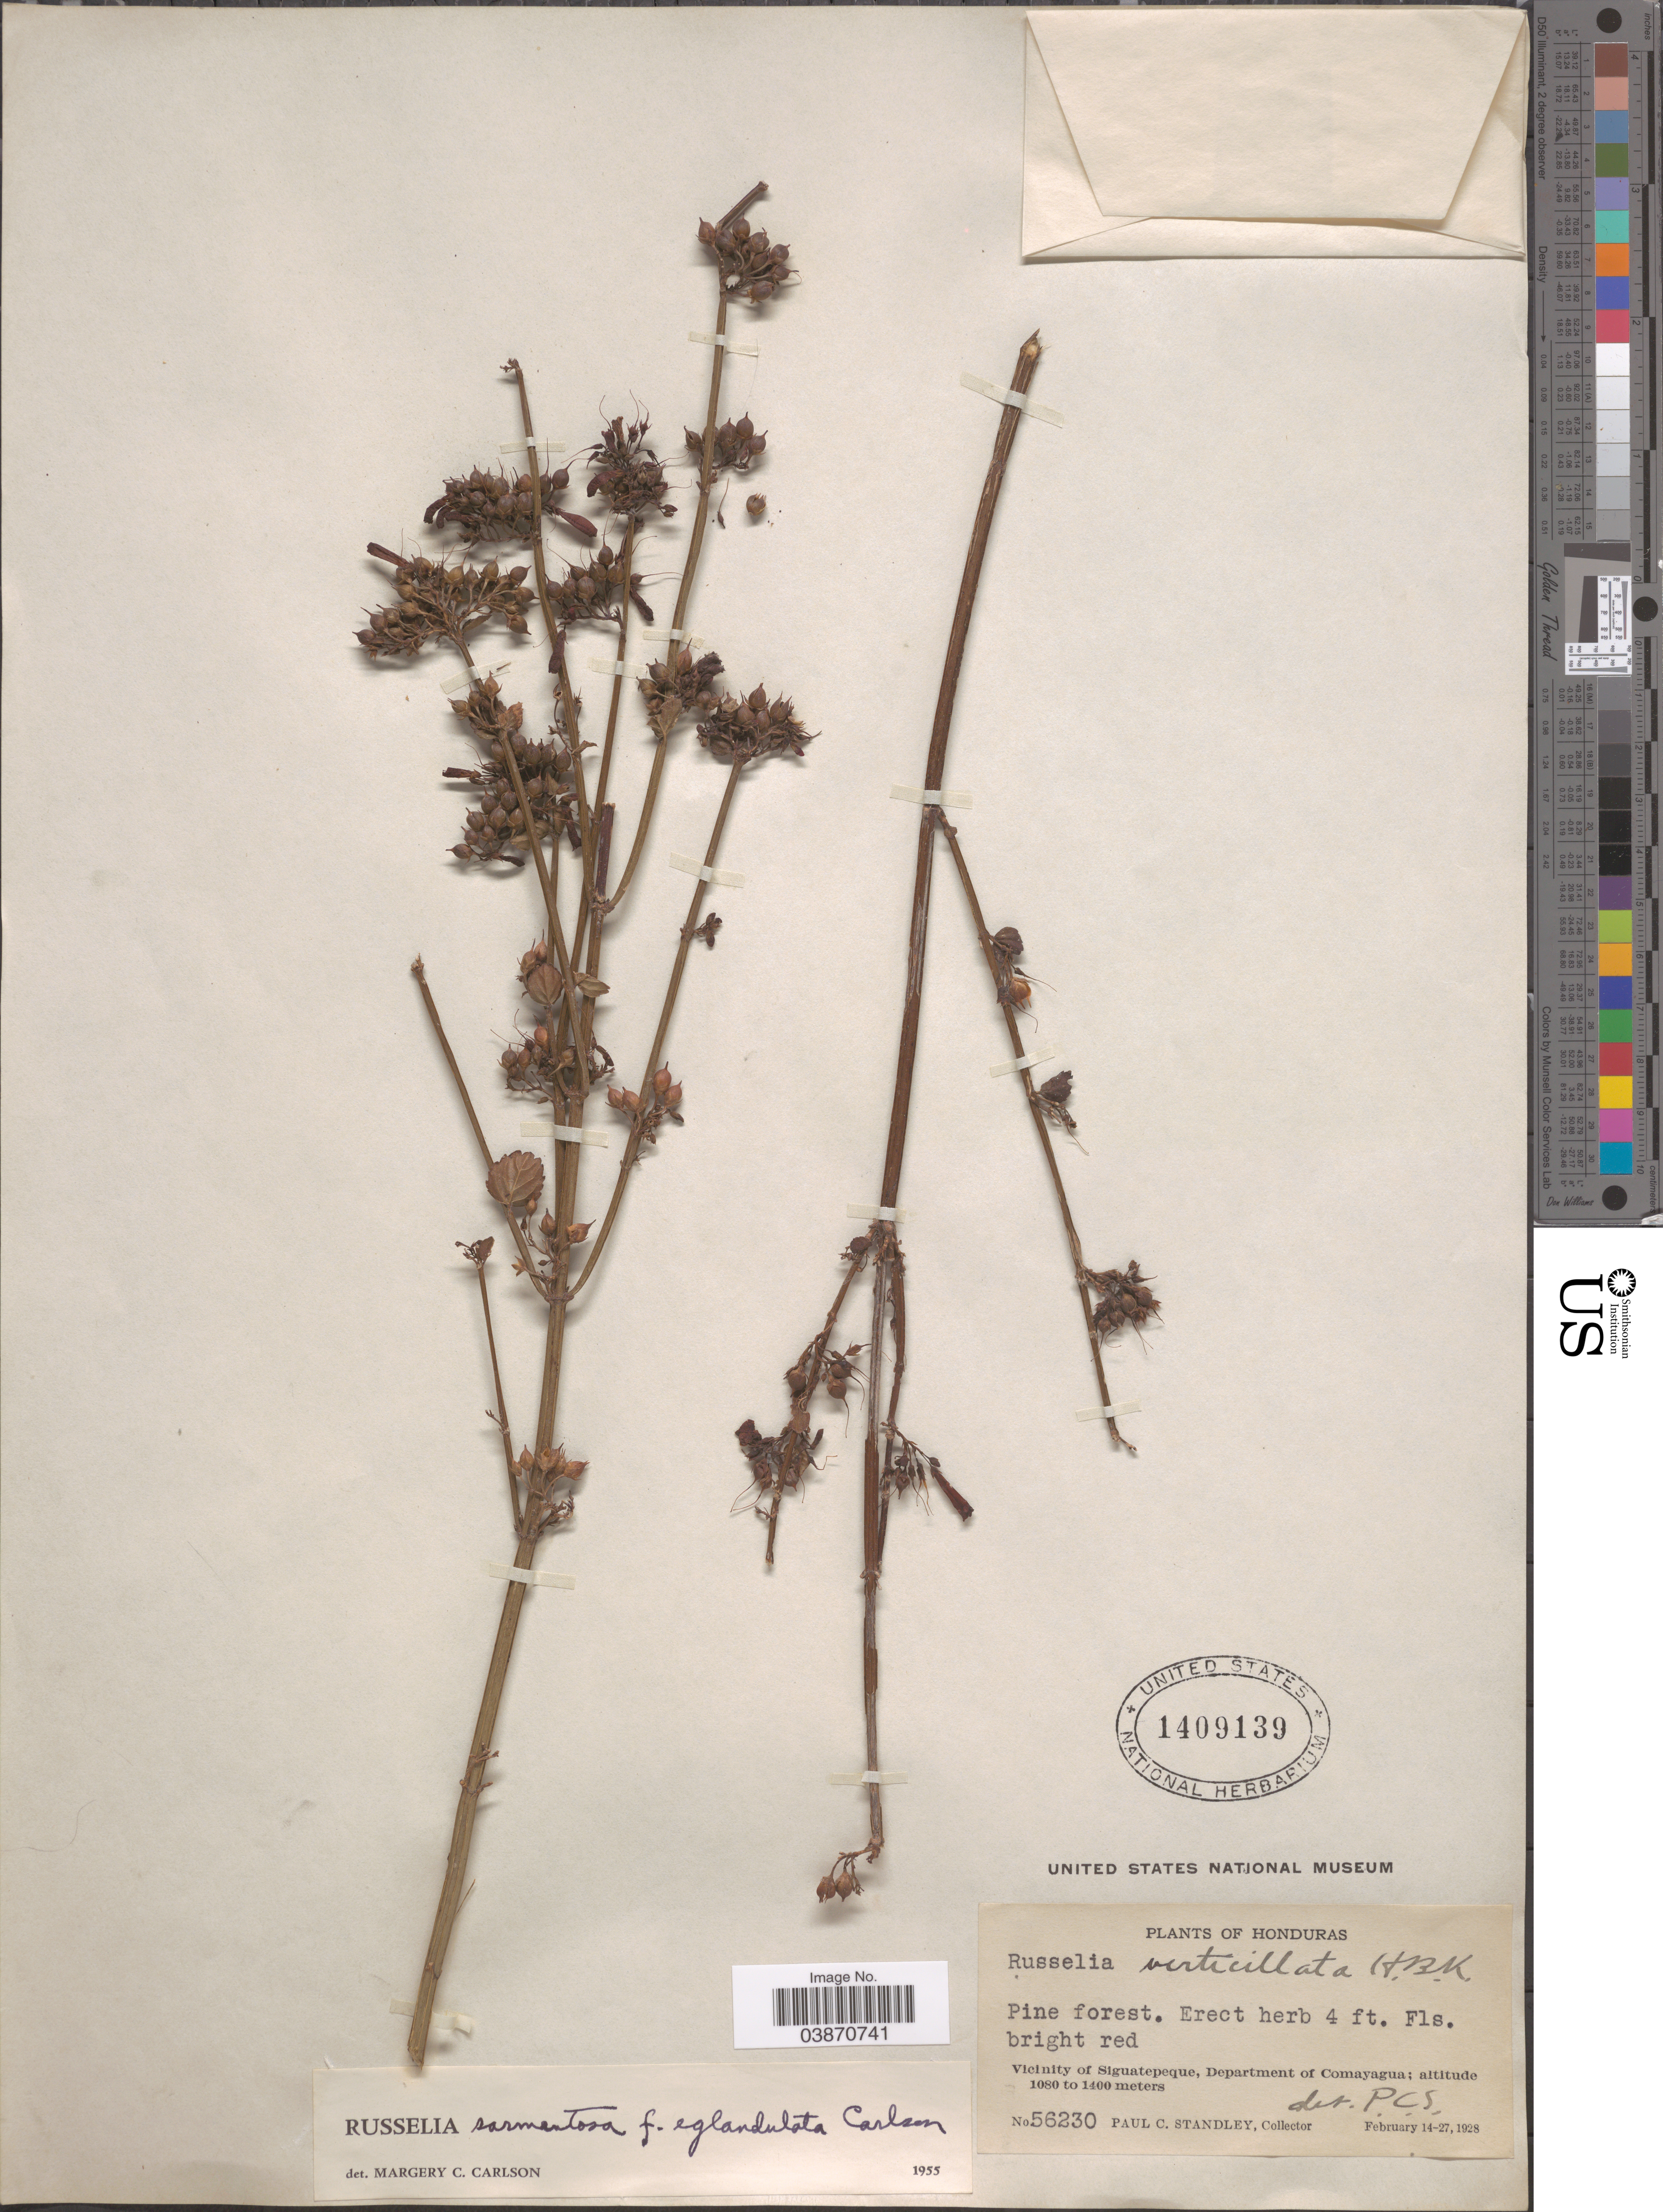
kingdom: Plantae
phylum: Tracheophyta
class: Magnoliopsida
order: Lamiales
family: Plantaginaceae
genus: Russelia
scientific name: Russelia sarmentosa f. eglandulata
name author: Carlson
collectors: P. C. Standley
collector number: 56230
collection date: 1928-02-14/1928-02-27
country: Honduras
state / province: Comayagua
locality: Vicinity of Siguatepeque, Department of Comayagua.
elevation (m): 1080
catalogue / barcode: US 1409139